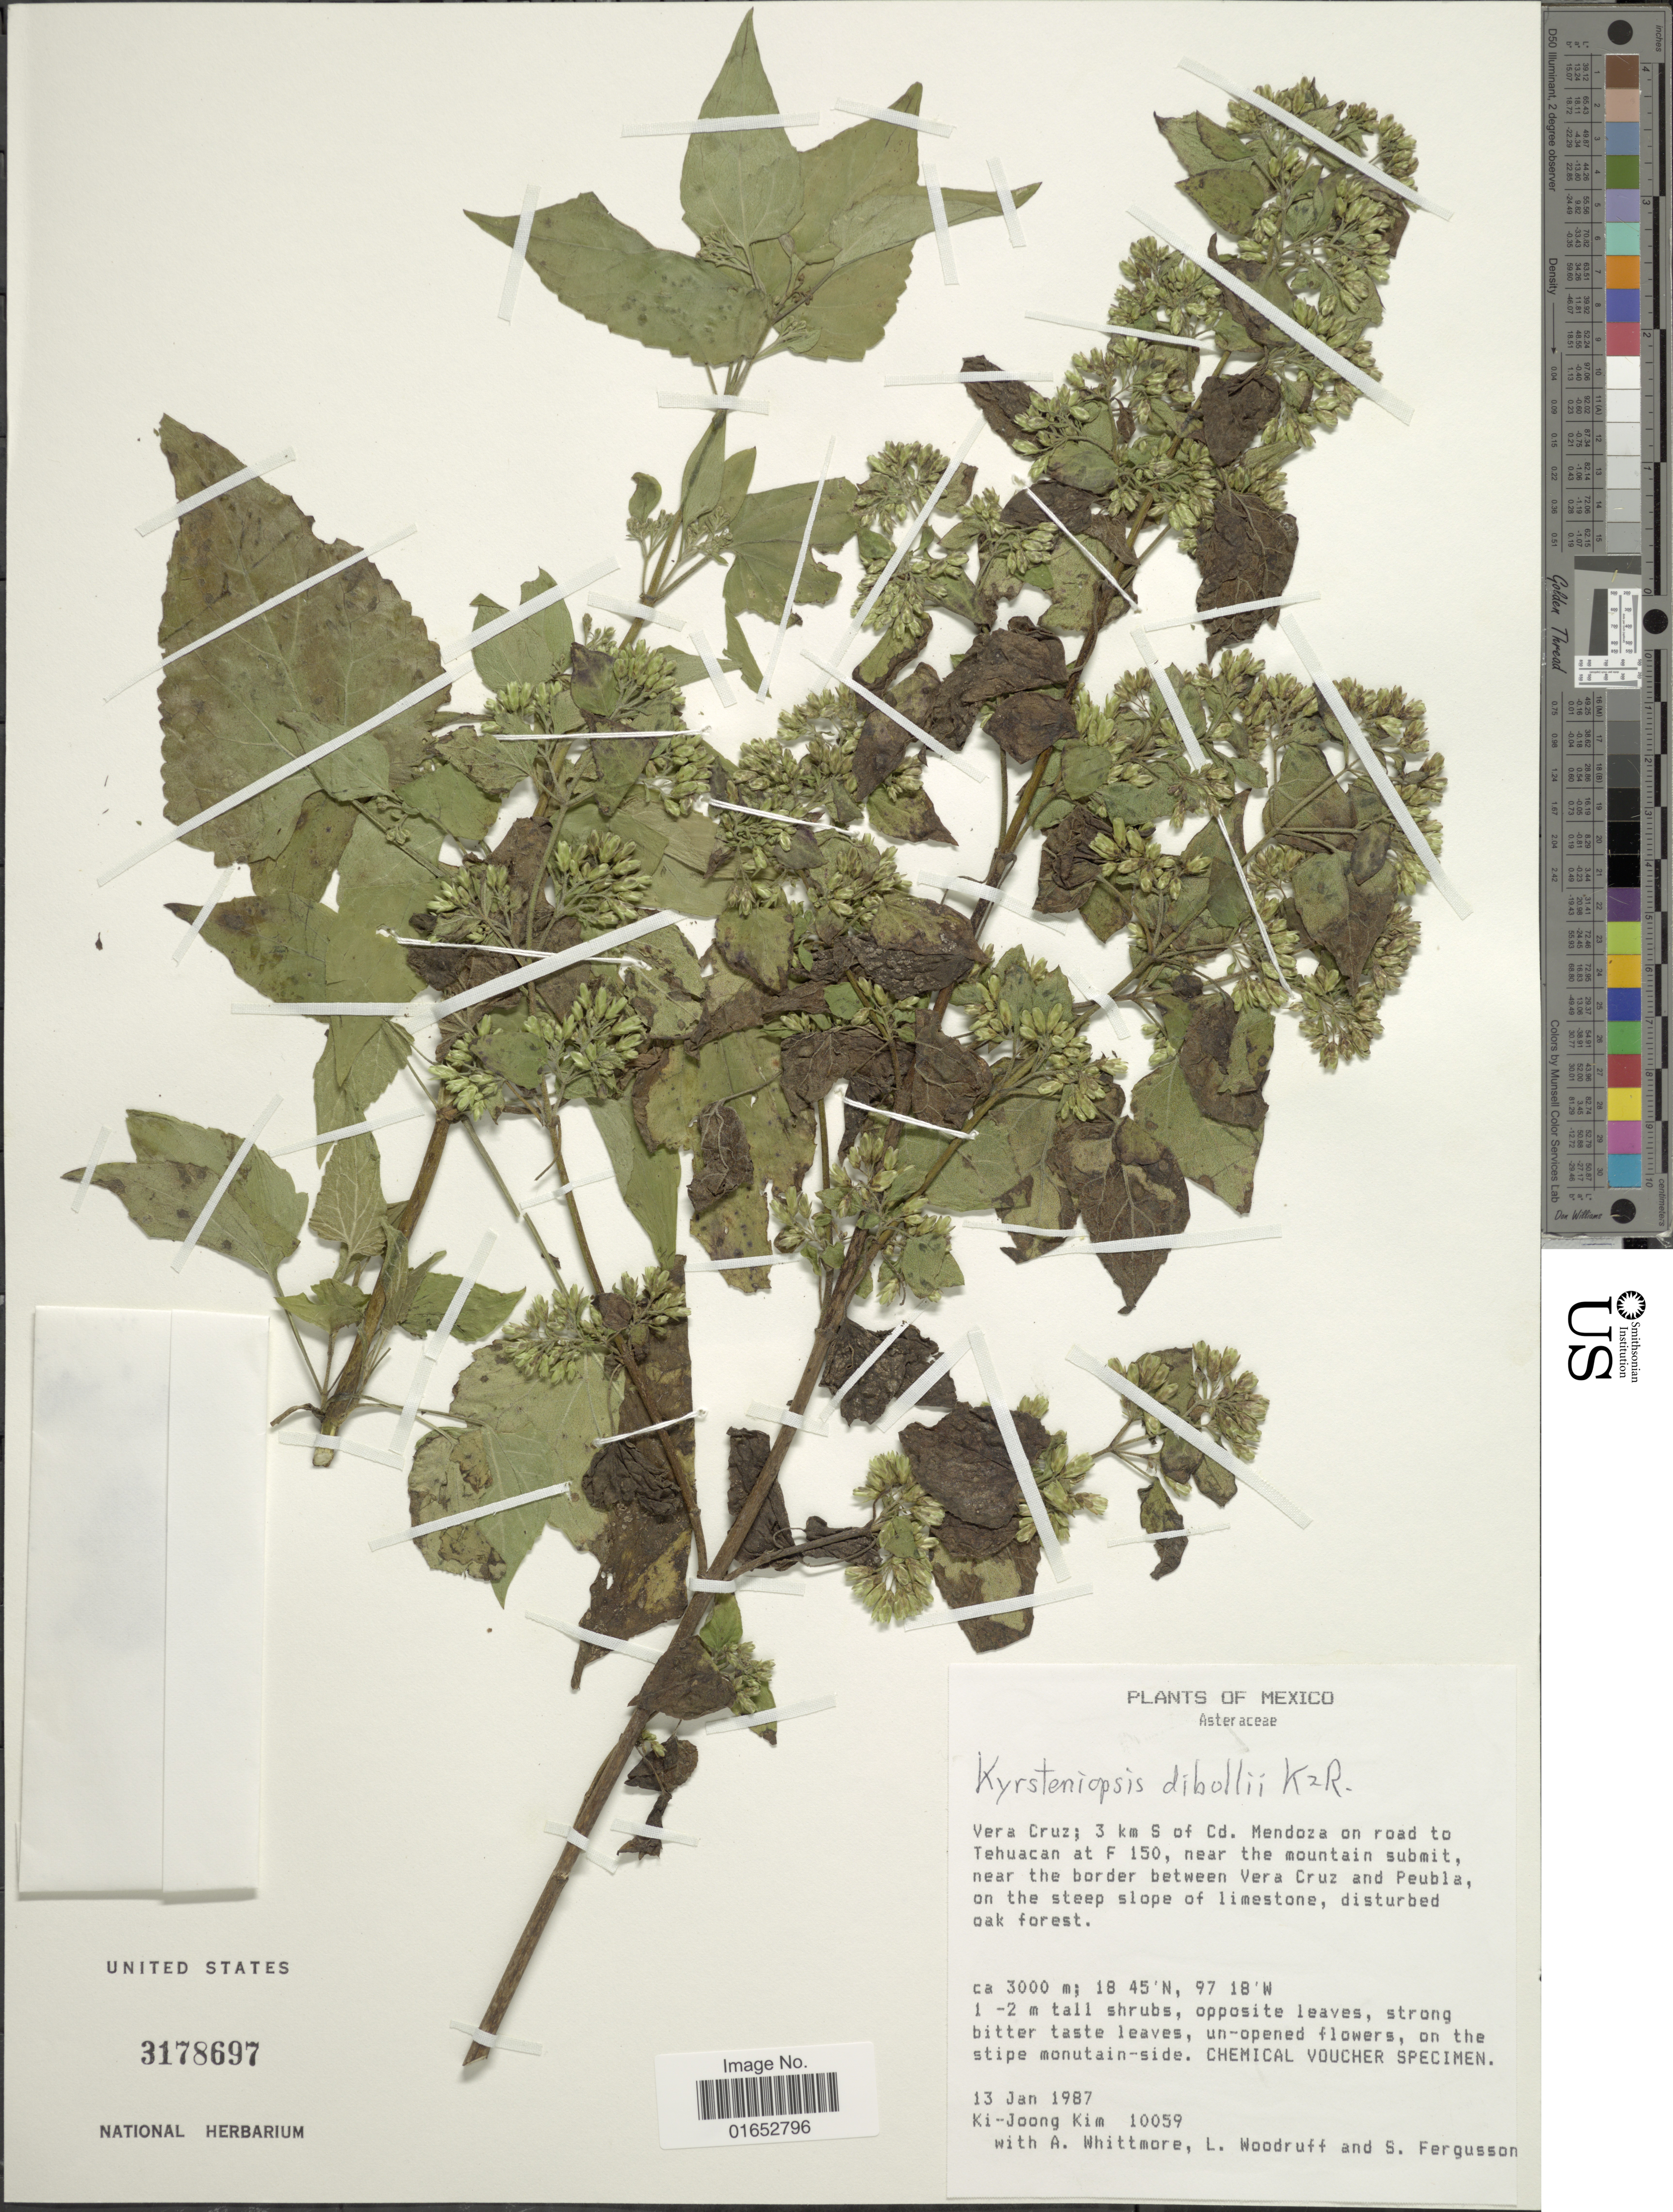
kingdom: Plantae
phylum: Tracheophyta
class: Magnoliopsida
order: Asterales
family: Asteraceae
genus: Kyrsteniopsis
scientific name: Kyrsteniopsis dibollii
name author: R.M. King & H. Rob.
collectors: K. Kim, A. Whittmore, L. Woodruff & S. Fergusson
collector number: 10059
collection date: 1987-01-13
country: Mexico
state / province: Veracruz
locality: Vera Cruz; 3 km S of Cd. Mendoza on road to Tehuacan at F 150, near the mountain submit, near the border between Vera Cruz and Puebla, on the steep slope of limestone, disturbed oak forest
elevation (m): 3000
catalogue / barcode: US 3178697